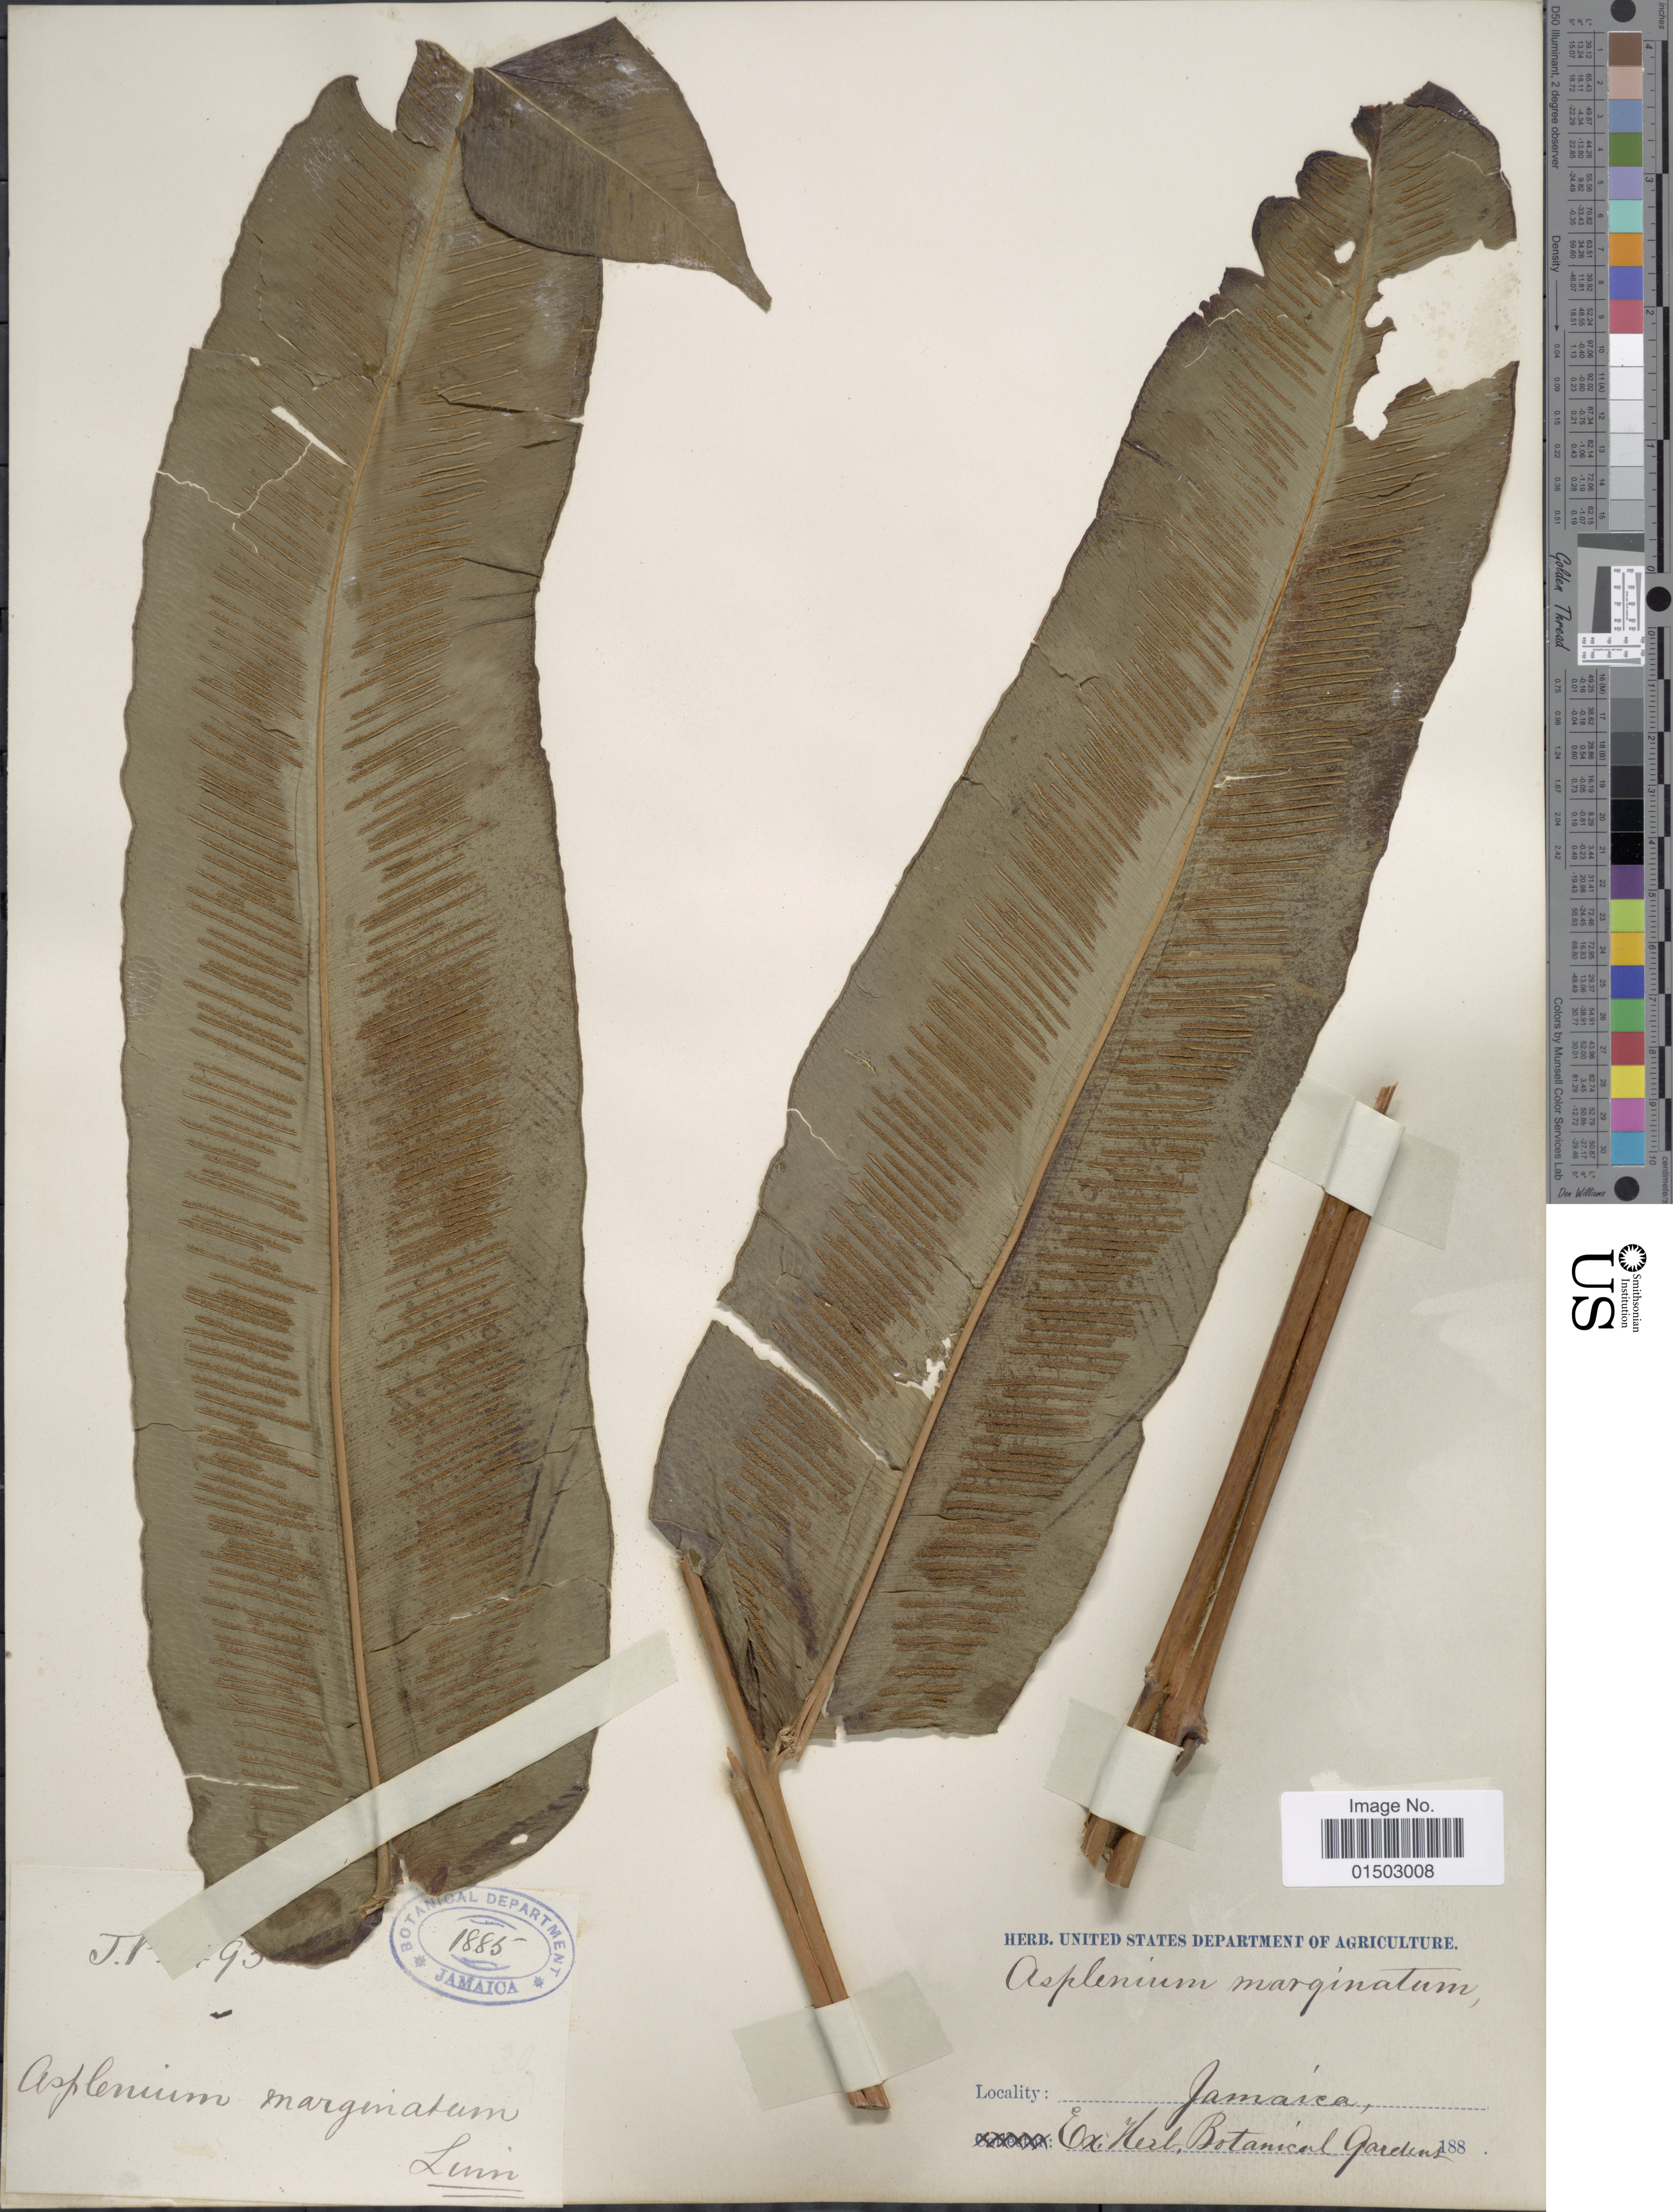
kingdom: Plantae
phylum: Tracheophyta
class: Polypodiopsida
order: Polypodiales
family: Hemidictyaceae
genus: Hemidictyum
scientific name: Hemidictyum marginatum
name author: (L.) C. Presl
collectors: J.P.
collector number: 95!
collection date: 1885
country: Jamaica